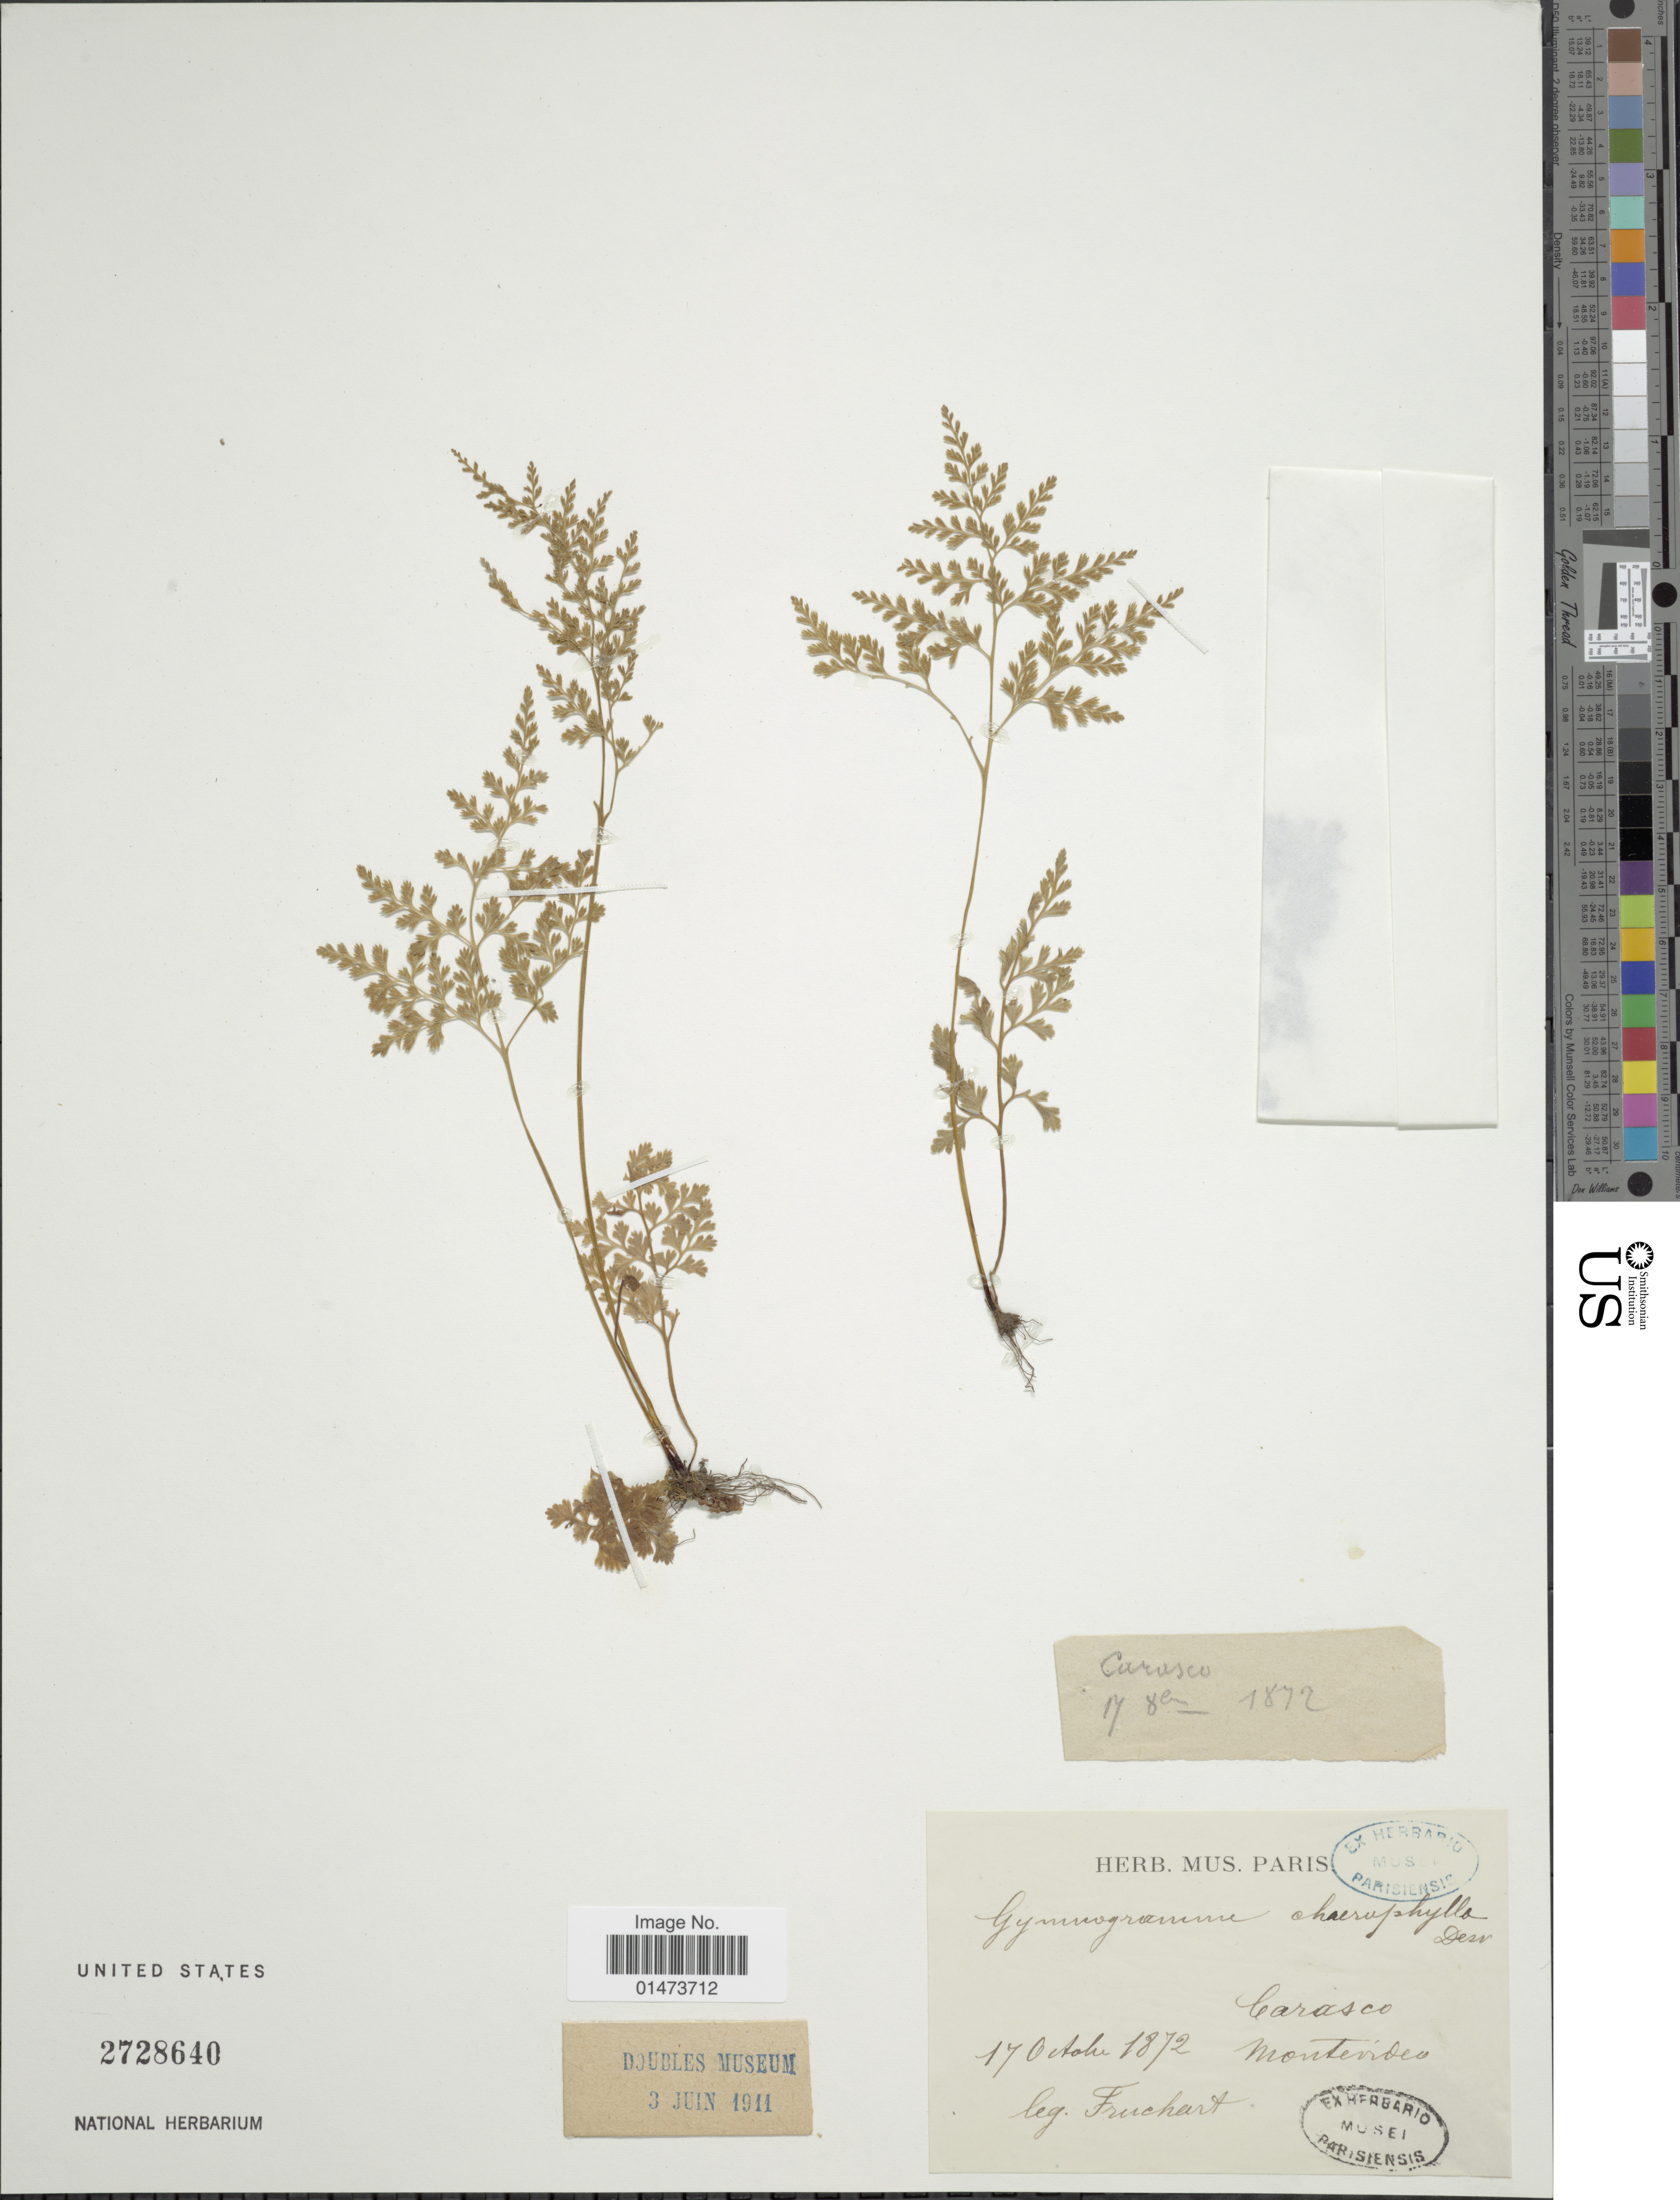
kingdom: Plantae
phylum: Tracheophyta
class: Polypodiopsida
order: Polypodiales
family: Pteridaceae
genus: Anogramma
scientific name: Anogramma leptophylla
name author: (L.) Link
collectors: Fruchart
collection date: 1872-10-17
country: Uruguay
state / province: Montevideo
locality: Carasco, Montevideo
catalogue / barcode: US 2728640